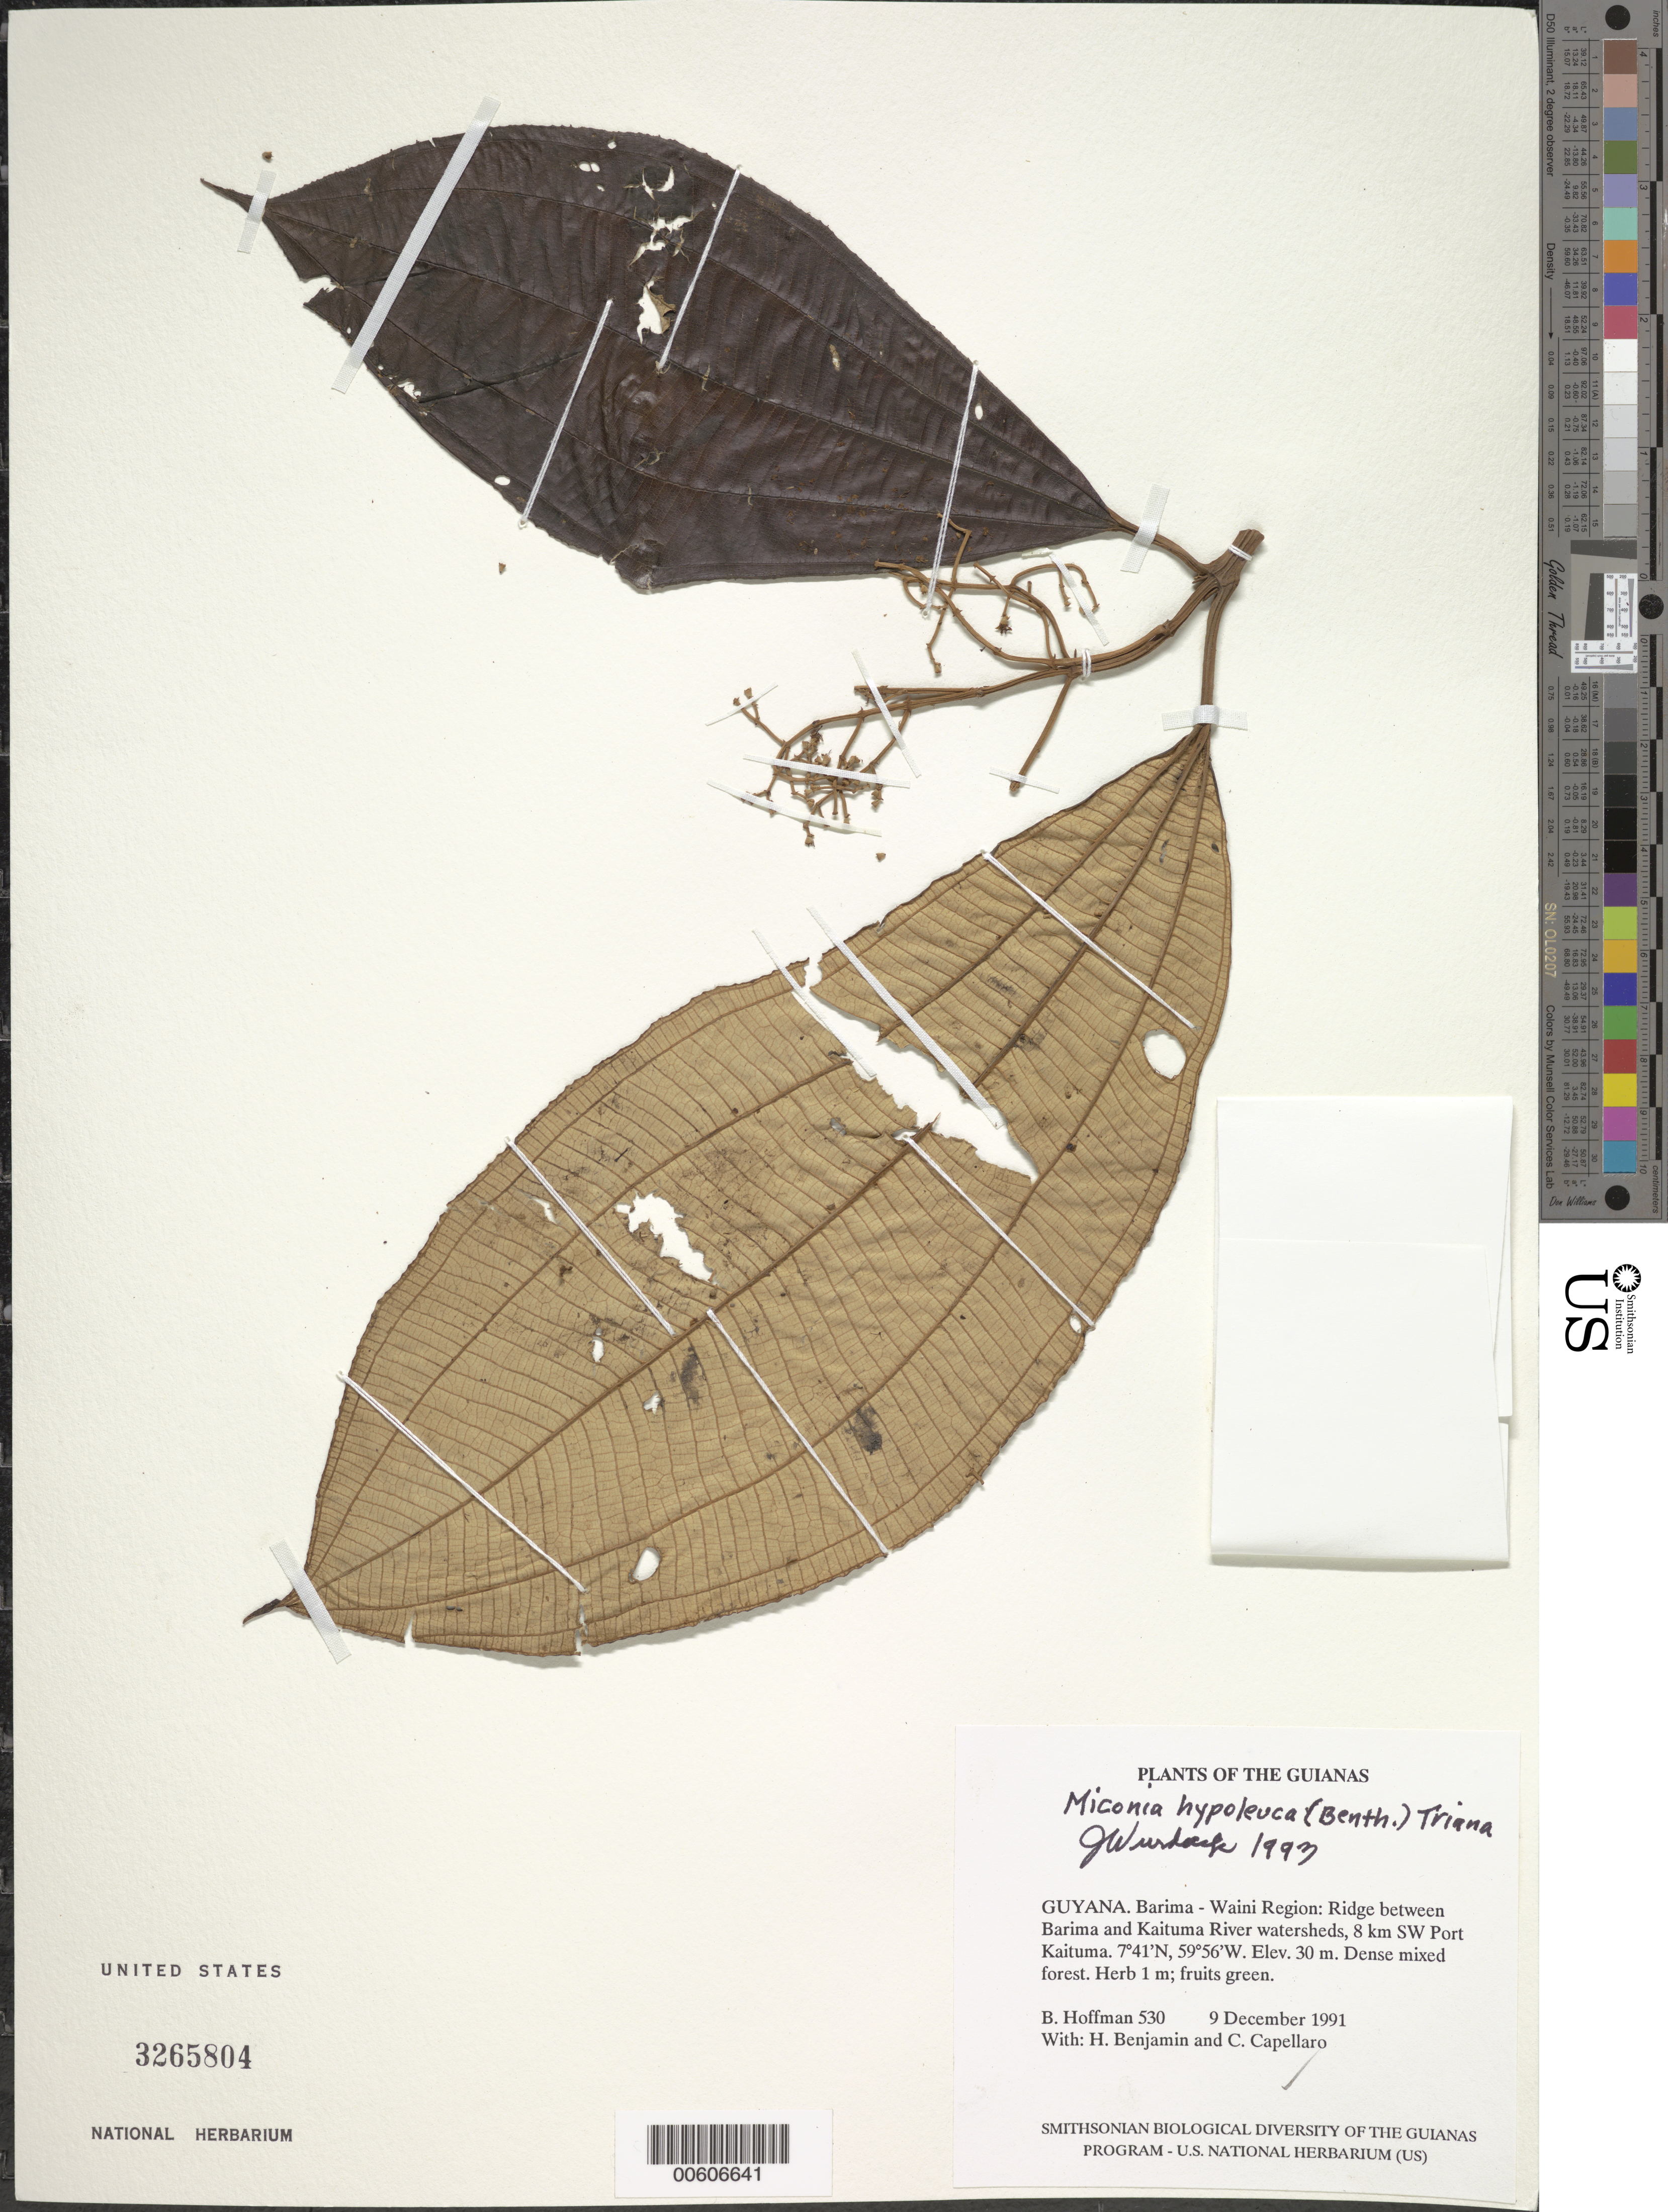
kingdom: Plantae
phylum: Tracheophyta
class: Magnoliopsida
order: Myrtales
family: Melastomataceae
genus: Miconia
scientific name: Miconia hypoleuca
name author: (Benth.) Triana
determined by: Wurdack, John J., (US), US (UNITED STATES)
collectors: B. Hoffman, H. Benjamin & C. Capellaro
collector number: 530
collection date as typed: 9 December 1991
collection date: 1991-12-09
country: Guyana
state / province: Barima-Waini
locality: Ridge between Barima and Kaituma River watersheds, 8 km SW of Port Kaituma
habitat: Dense mixed forest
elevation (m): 30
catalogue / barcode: US 3265804